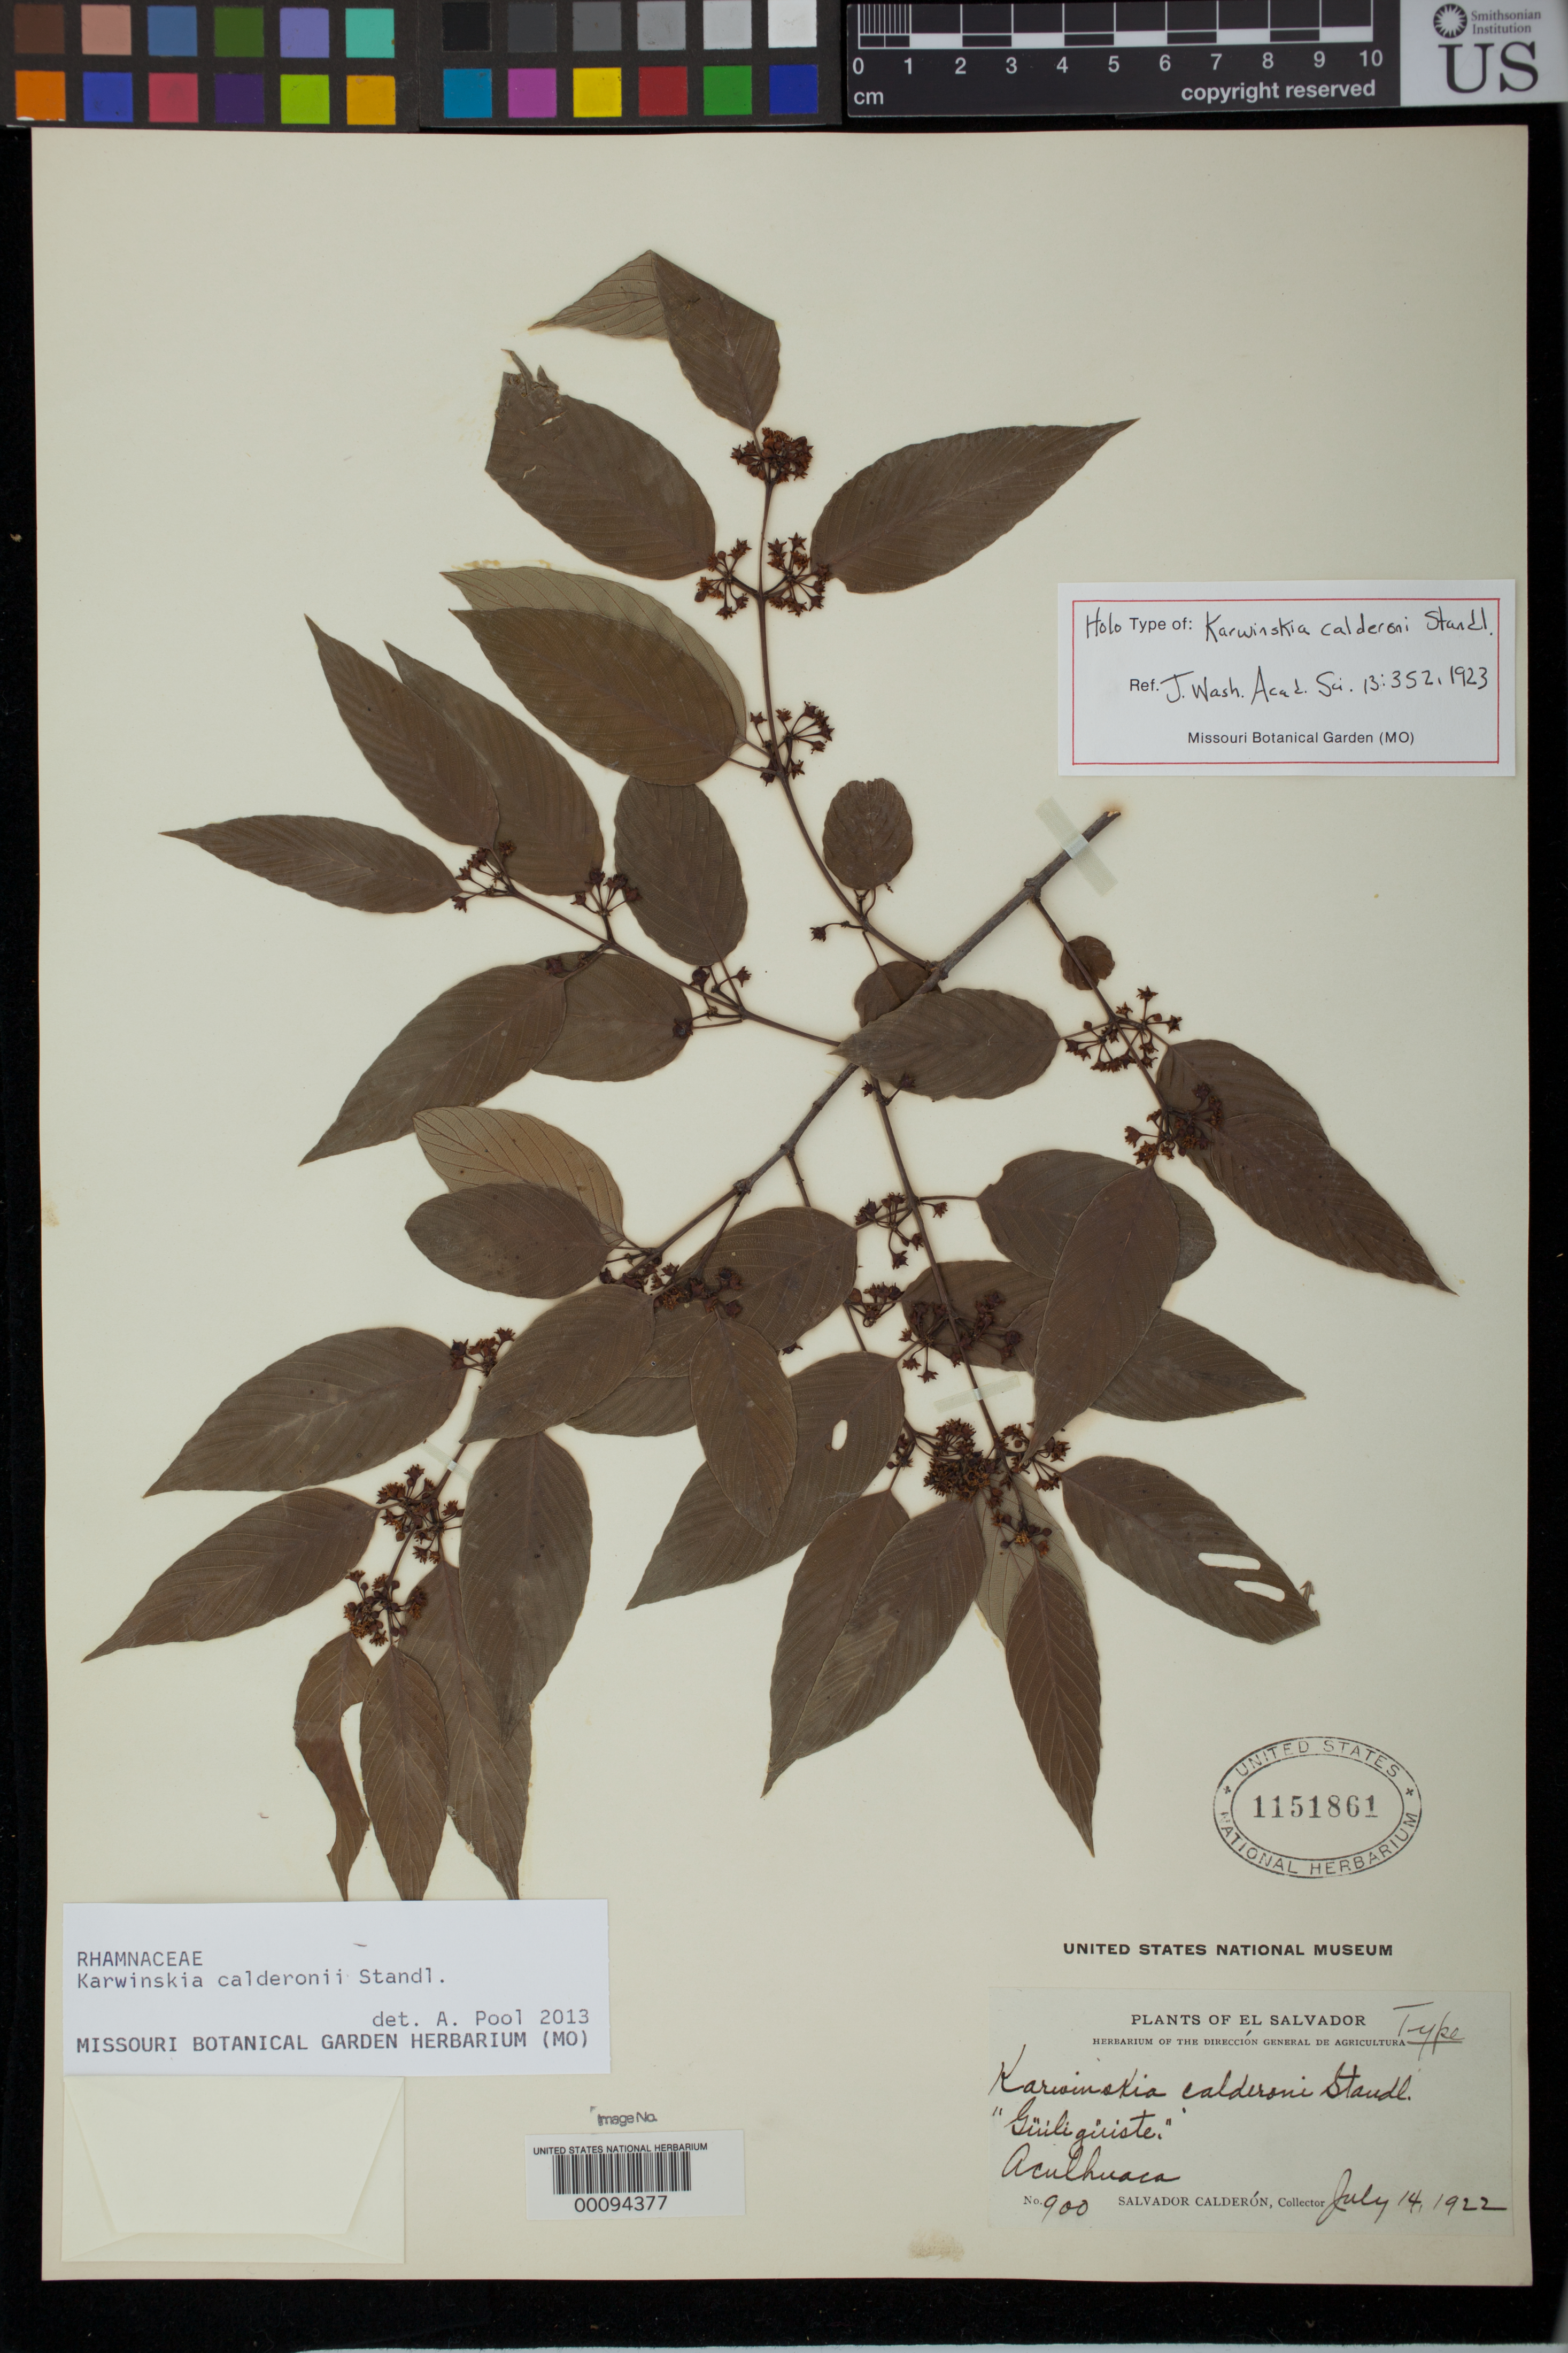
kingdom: Plantae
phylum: Tracheophyta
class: Magnoliopsida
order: Rosales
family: Rhamnaceae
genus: Karwinskia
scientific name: Karwinskia calderonii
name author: Standl.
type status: Holotype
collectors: S. Calderón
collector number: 900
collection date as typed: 14 Jul 1922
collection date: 1922-07-14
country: El Salvador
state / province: San Salvador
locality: Aculhuaca.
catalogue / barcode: US 1151861